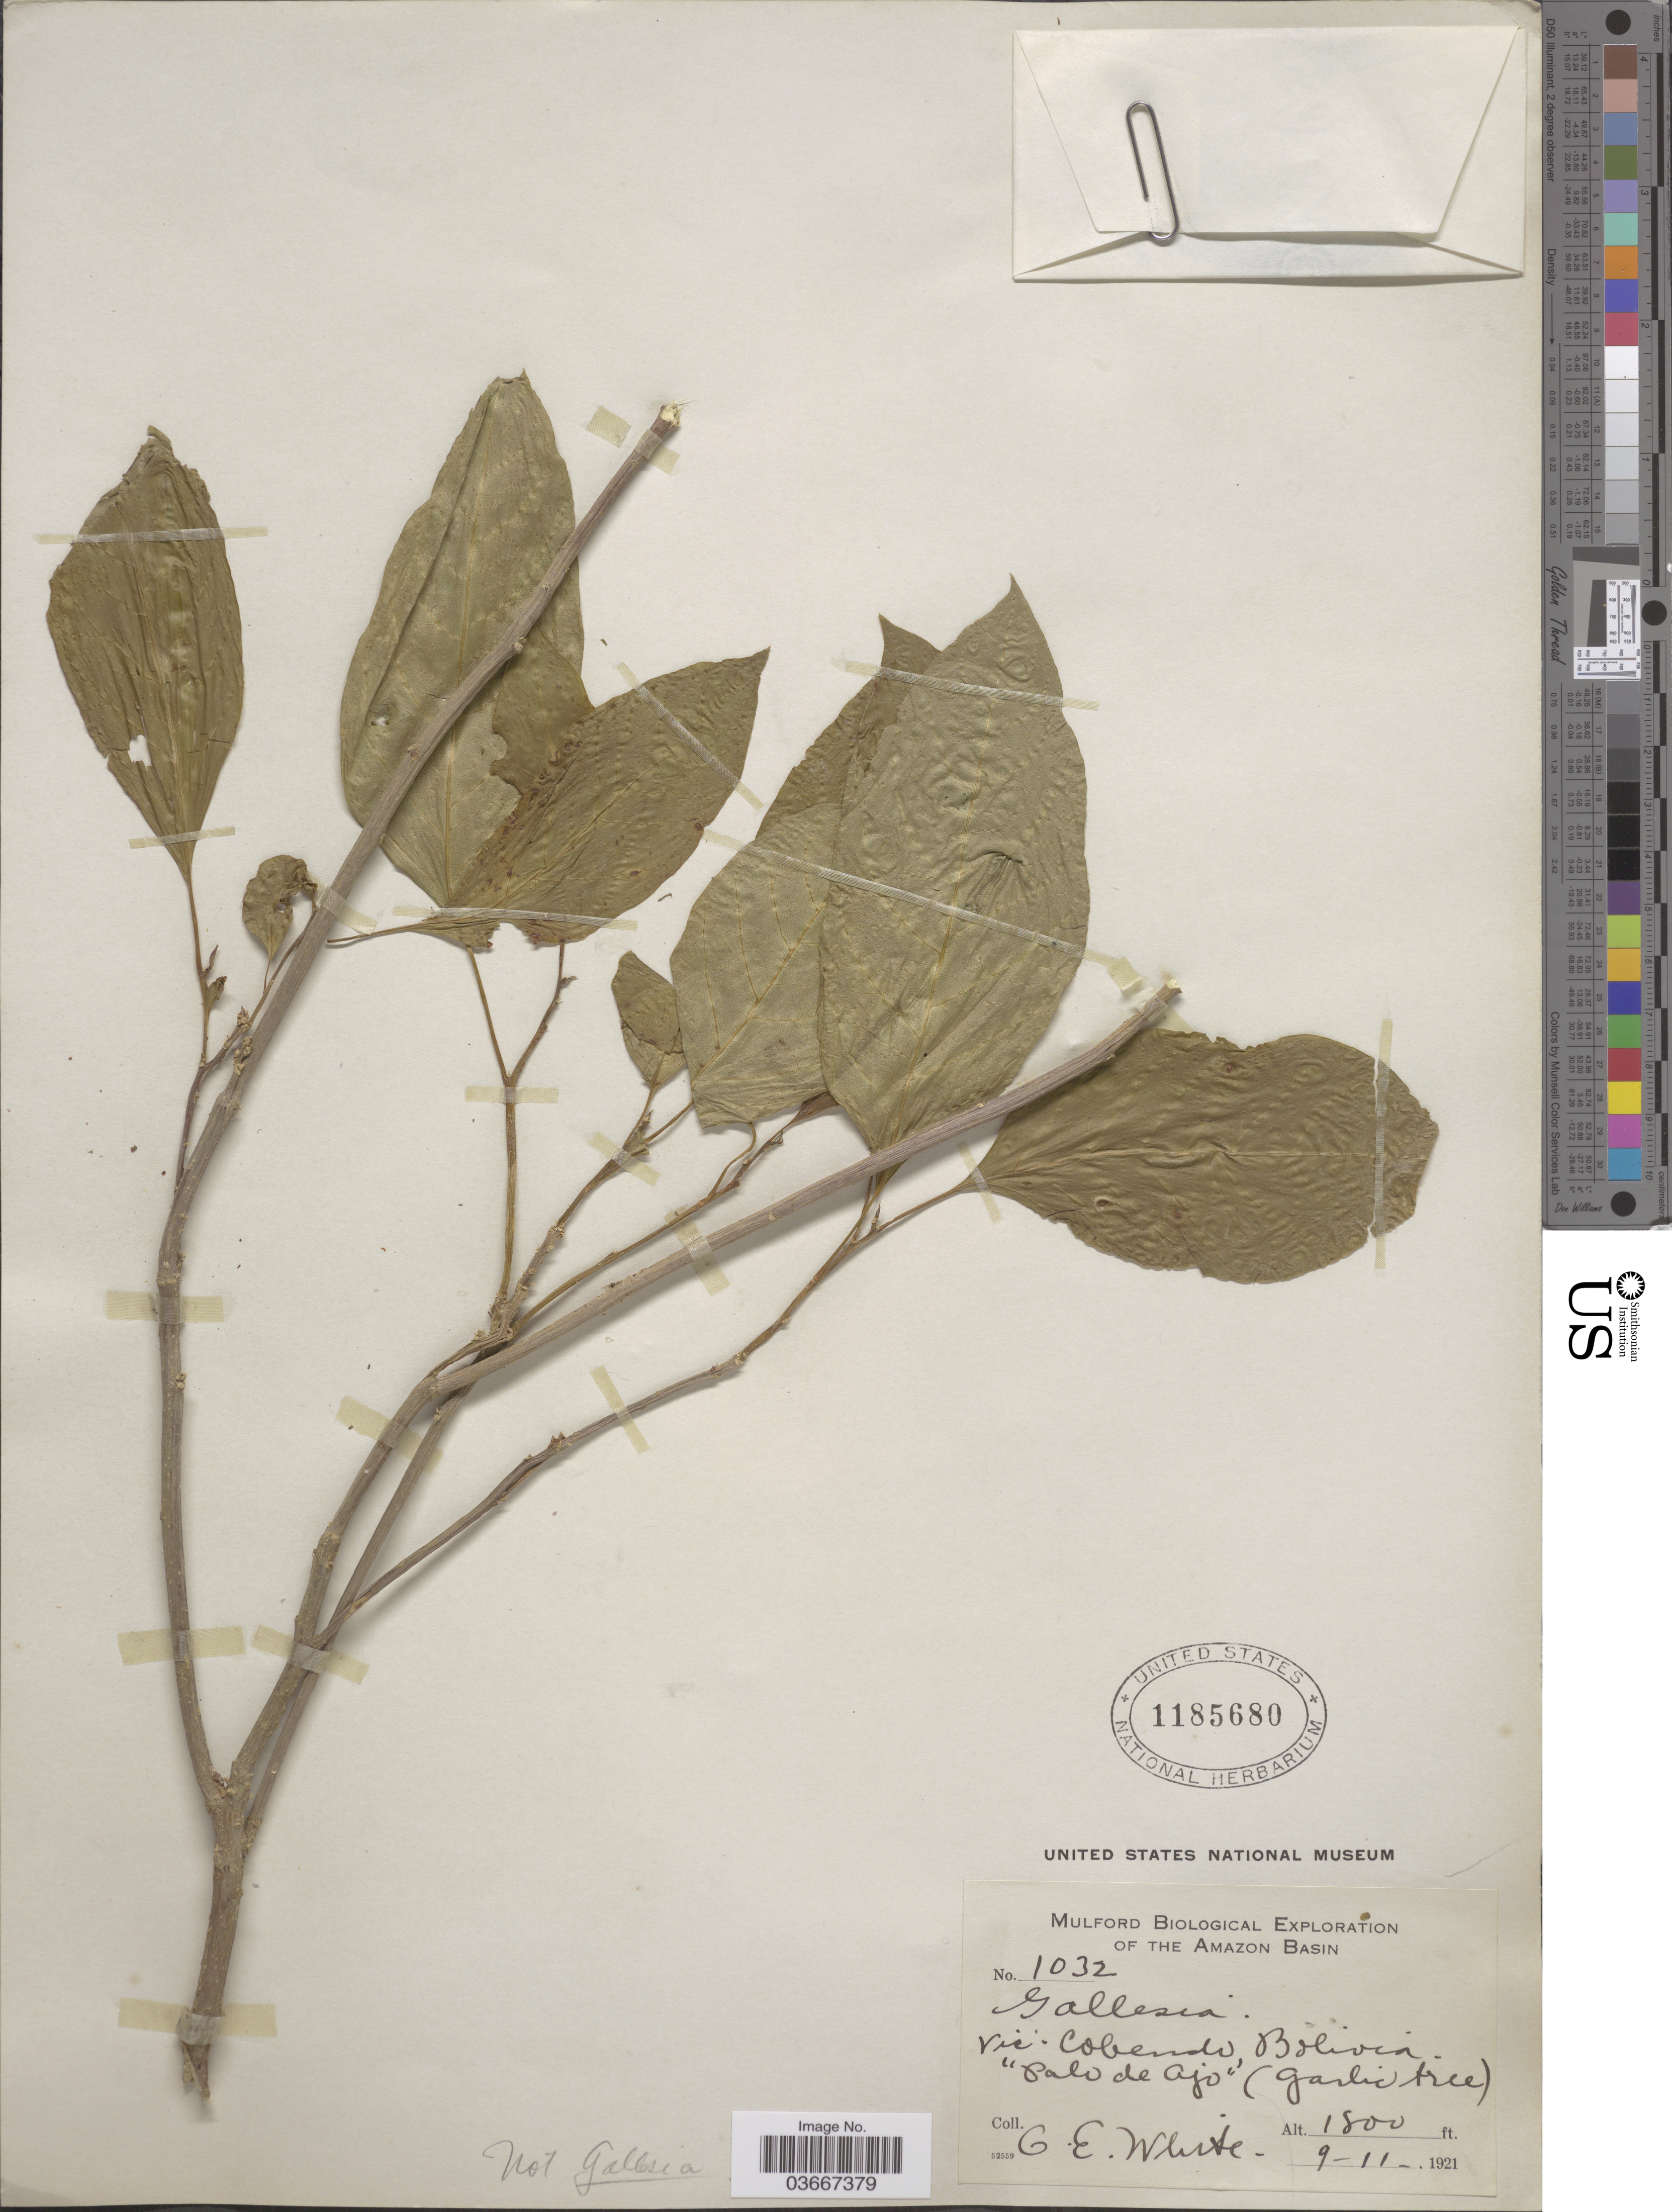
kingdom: Plantae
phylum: Tracheophyta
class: Magnoliopsida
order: Caryophyllales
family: Phytolaccaceae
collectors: O. E. White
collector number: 1032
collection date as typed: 9-11-1921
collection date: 1921-09-11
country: Bolivia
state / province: La Paz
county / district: Sud Yungas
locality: Covendo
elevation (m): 549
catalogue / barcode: US 1185680